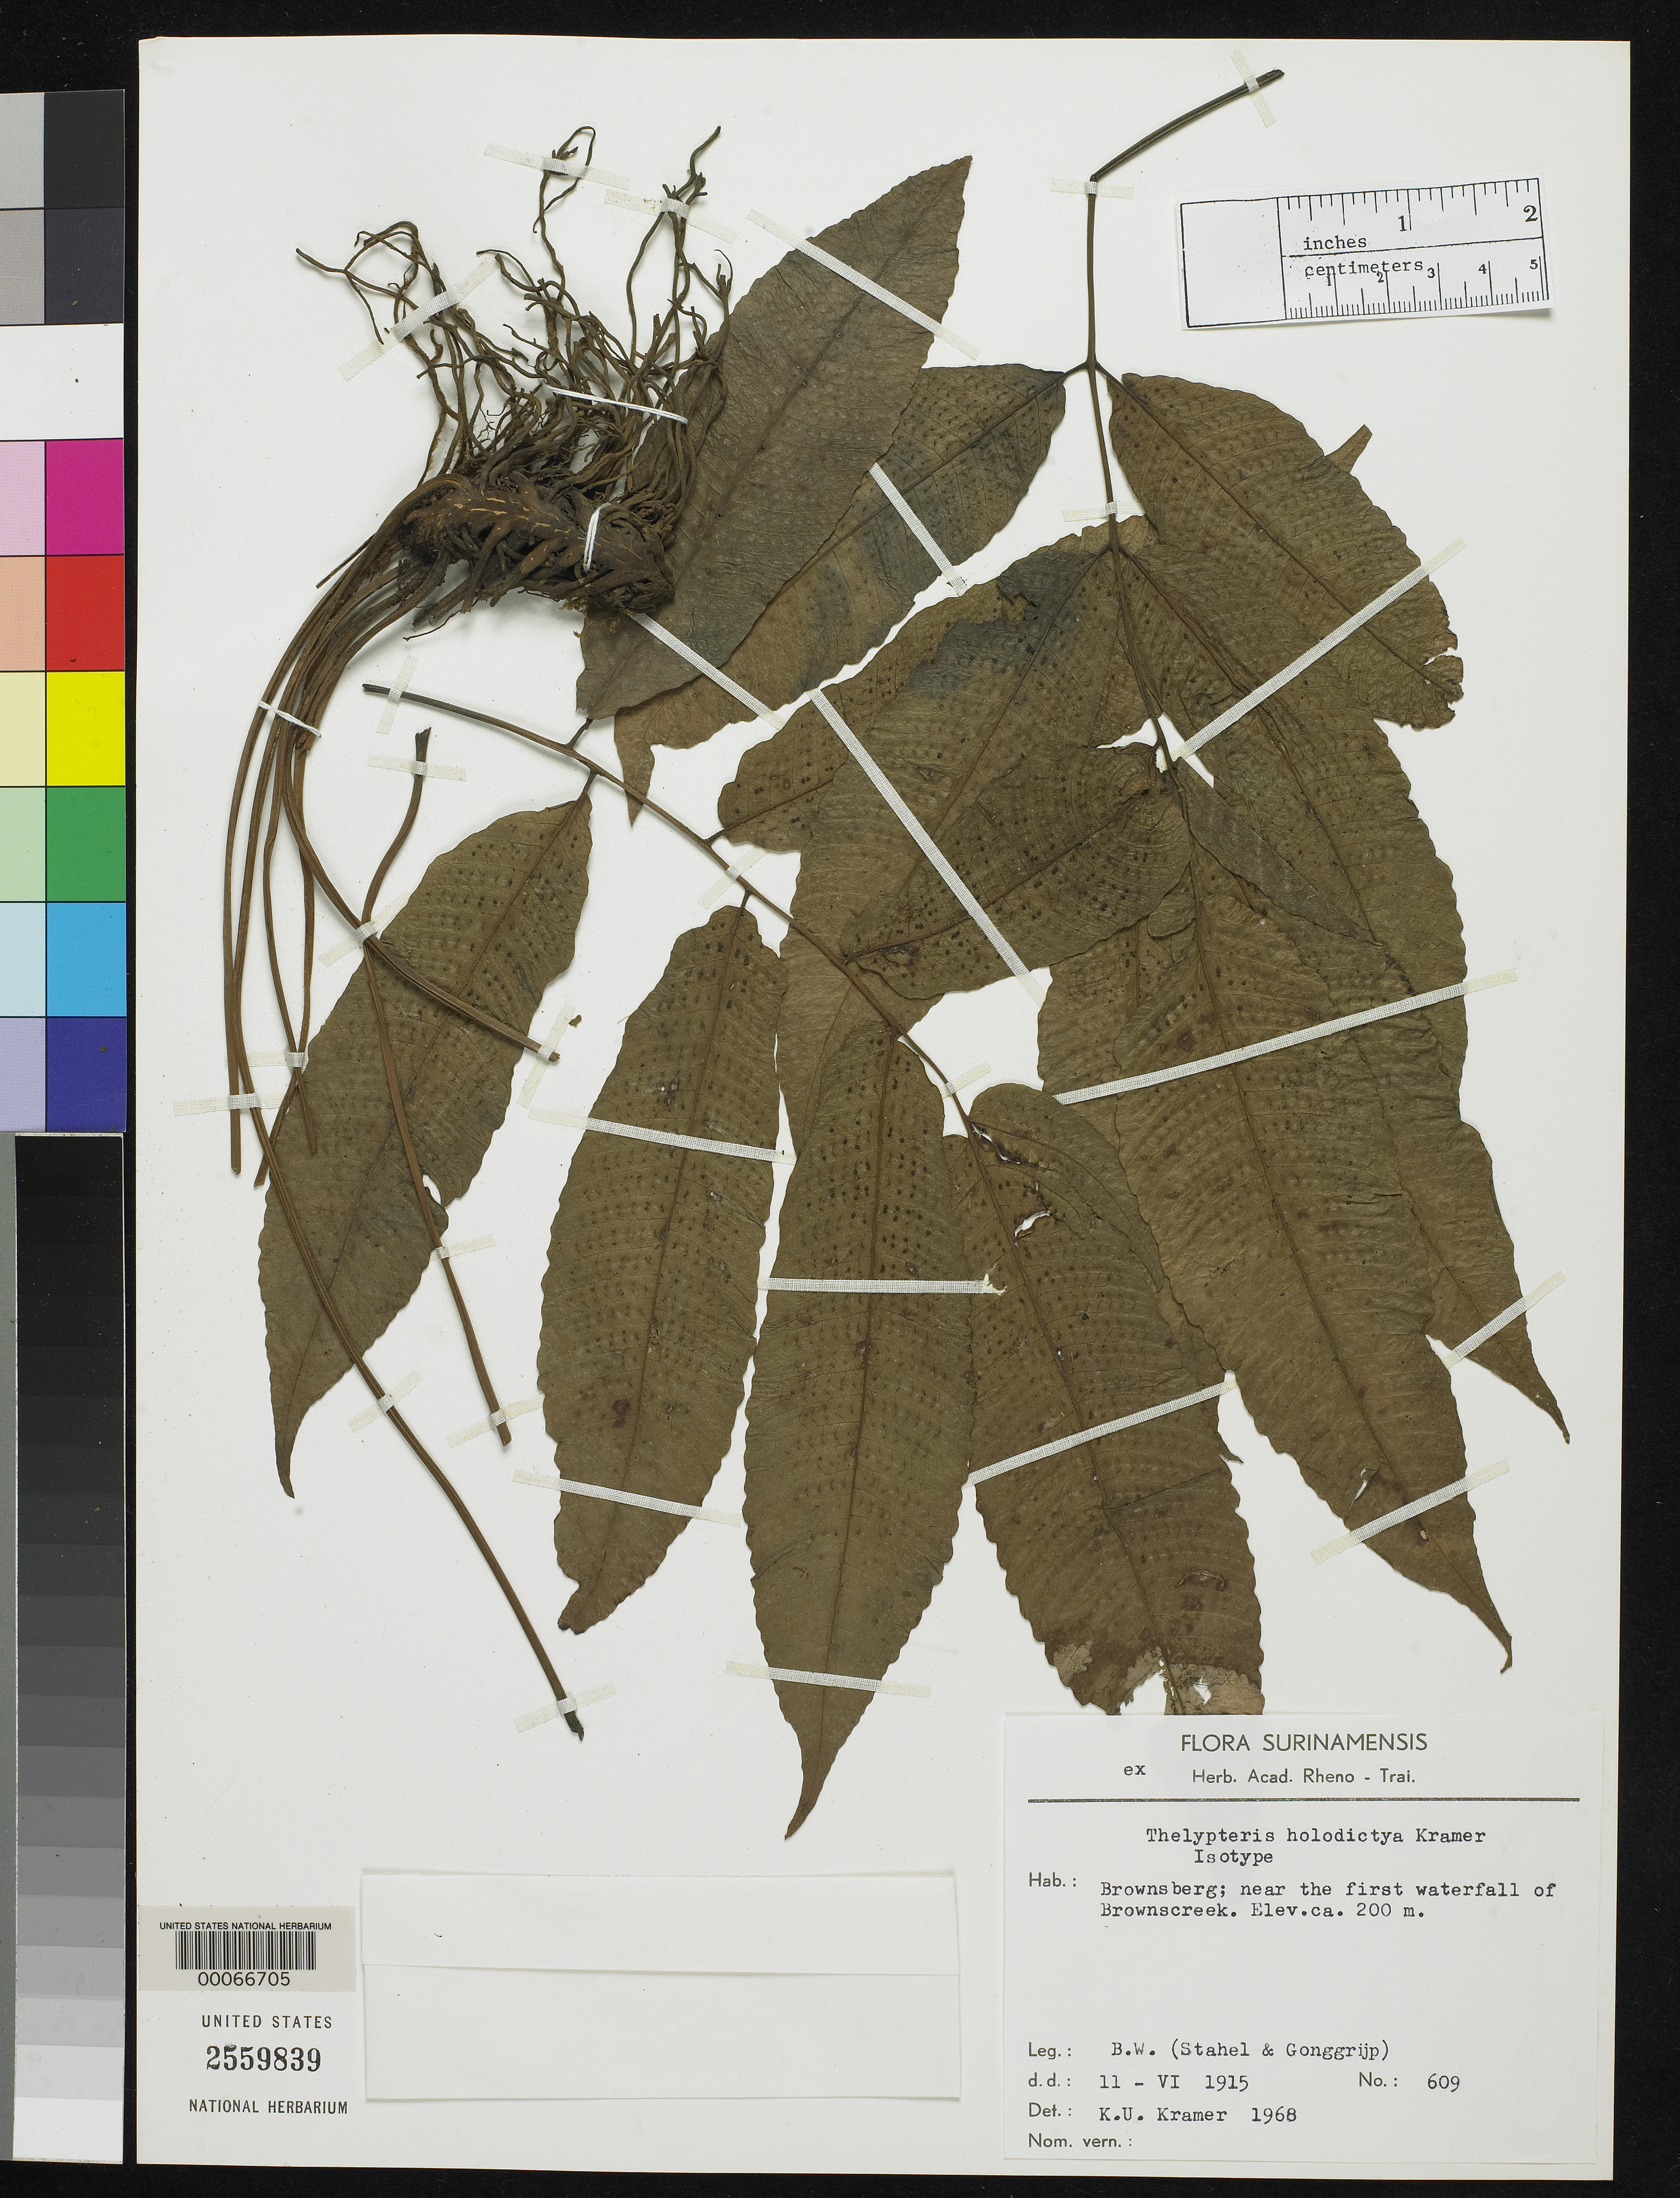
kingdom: Plantae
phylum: Tracheophyta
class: Polypodiopsida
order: Polypodiales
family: Thelypteridaceae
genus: Thelypteris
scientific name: Thelypteris holodictya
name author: K.U. Kramer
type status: Isotype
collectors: L. Gonggrijp & G. Stahel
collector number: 609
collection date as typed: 11 Jun 1915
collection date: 1915-06-11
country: Suriname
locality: Brownsberg, Browns Creek.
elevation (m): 200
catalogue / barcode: US 2559839